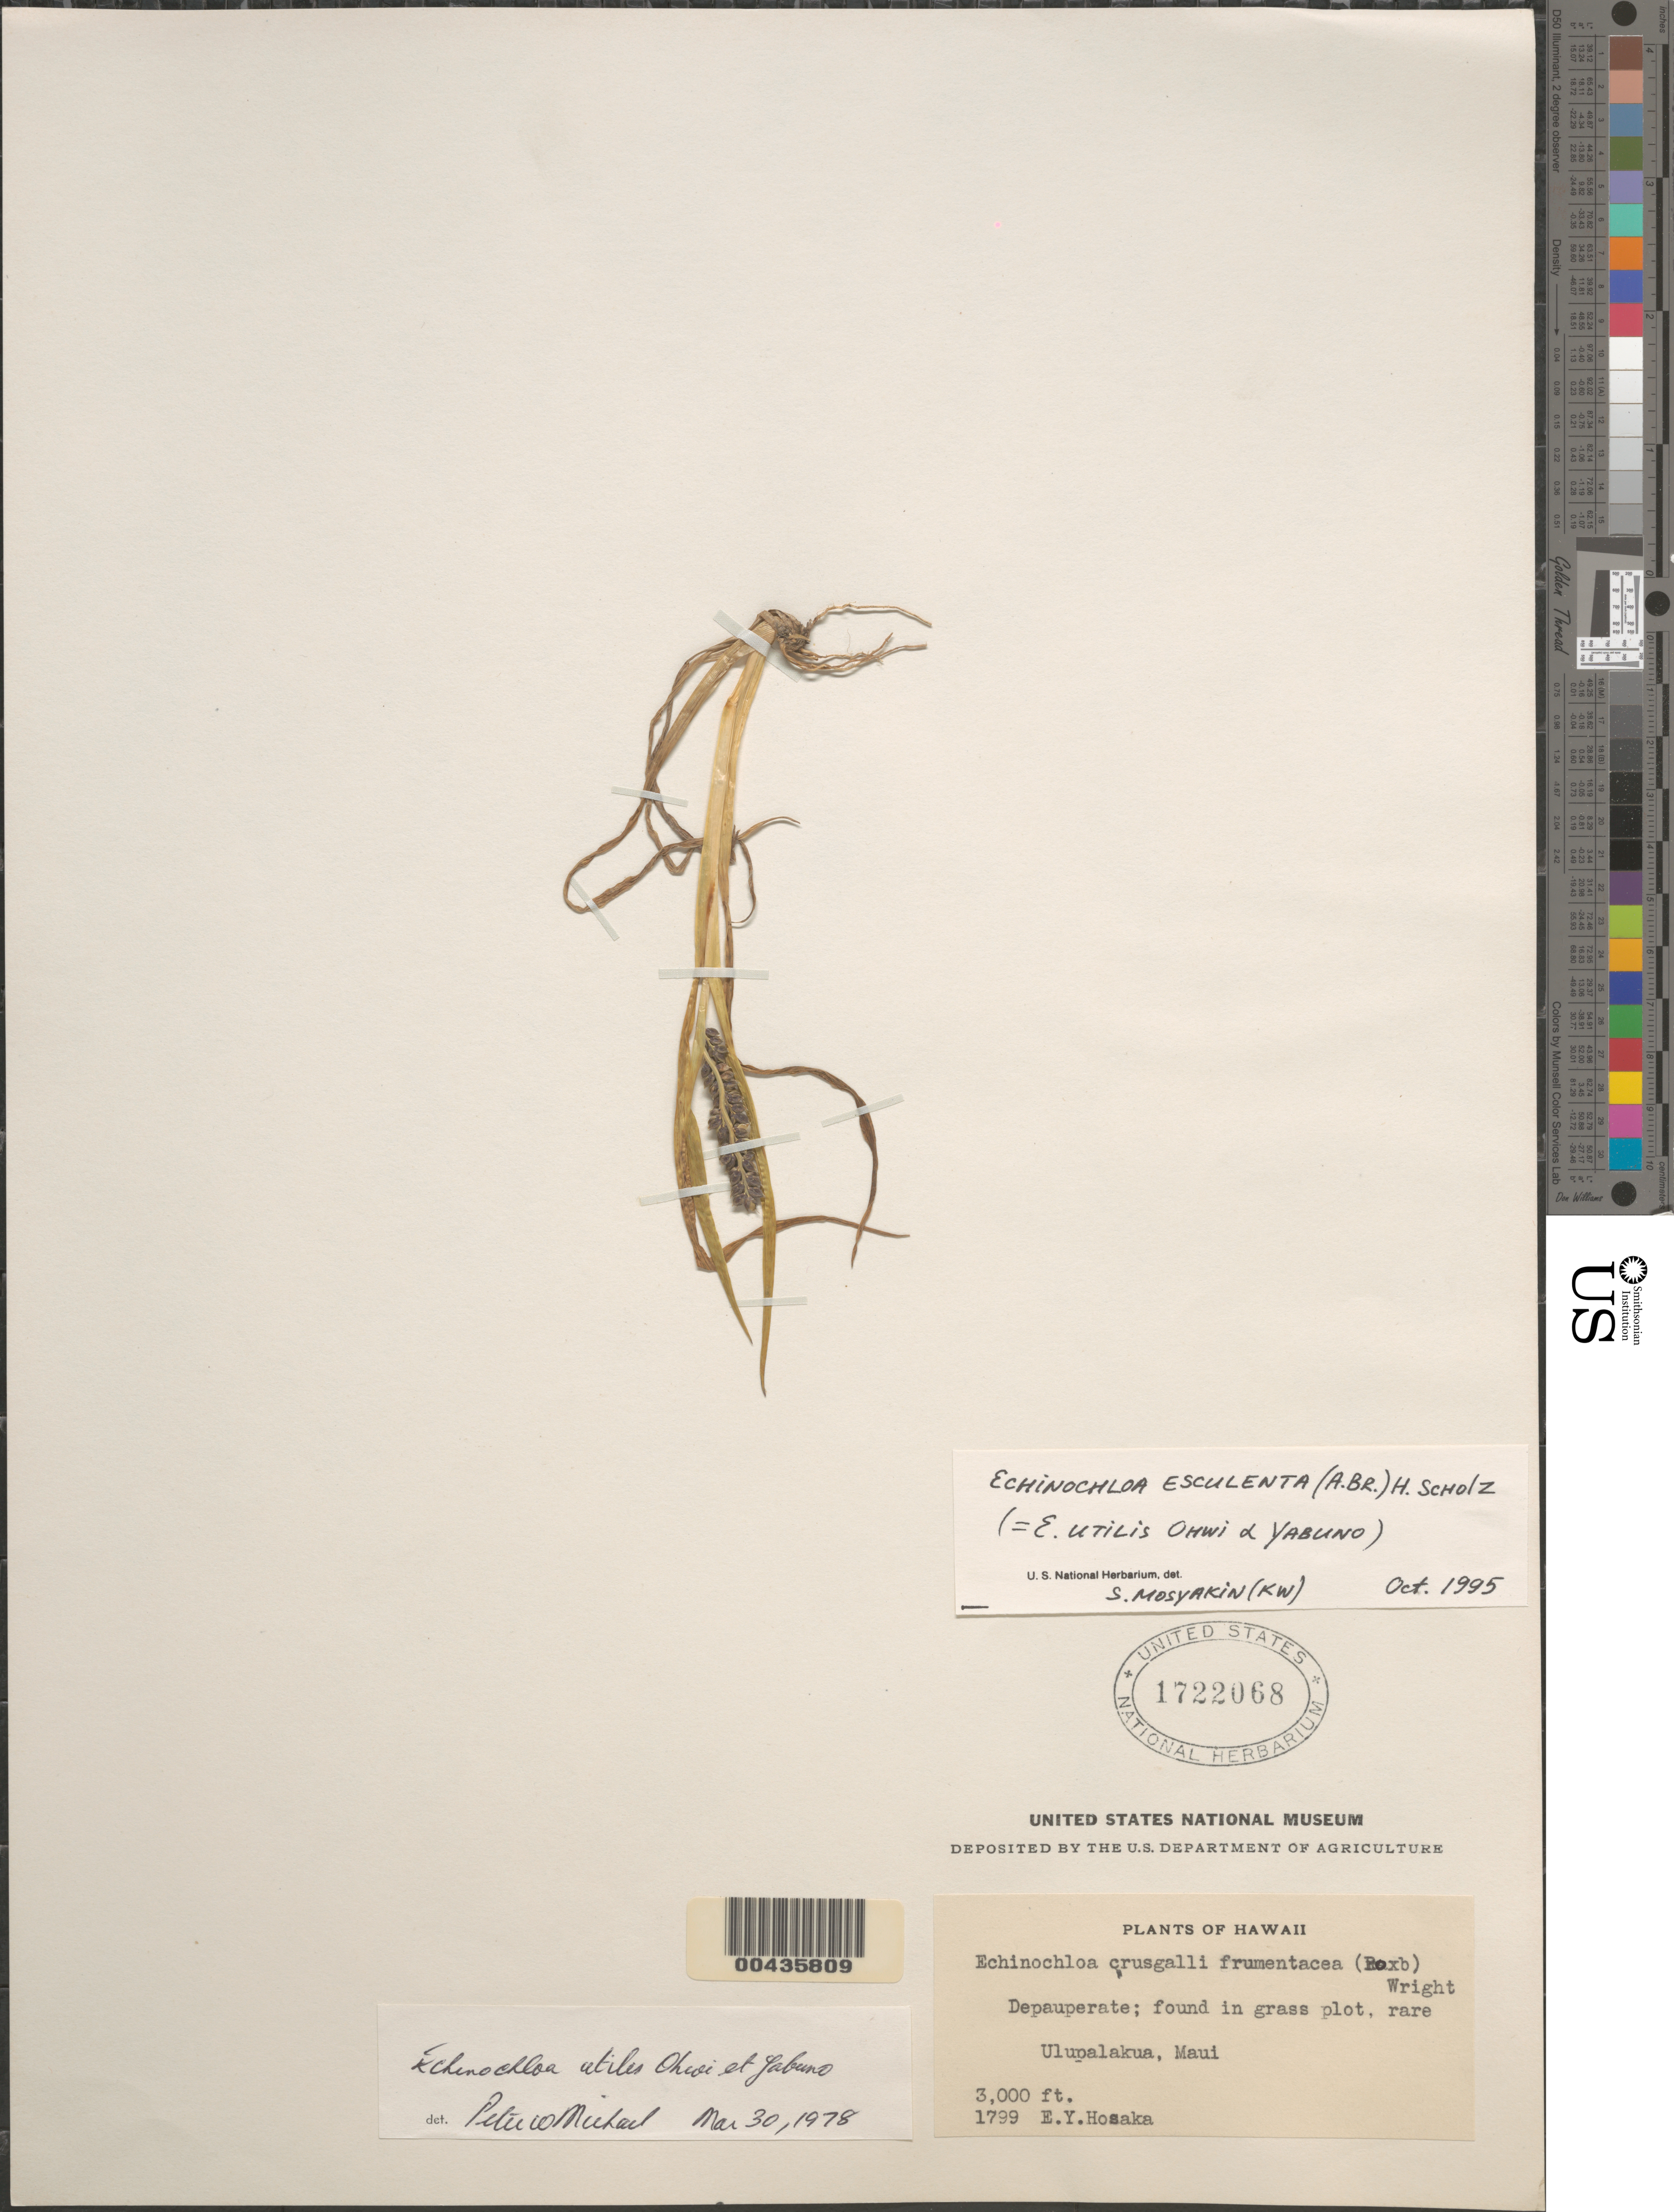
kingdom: Plantae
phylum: Tracheophyta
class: Liliopsida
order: Poales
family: Poaceae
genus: Echinochloa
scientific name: Echinochloa esculenta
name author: (A. Braun) H. Scholz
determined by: Mosyakin, S.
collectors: E. Y. Hosaka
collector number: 1799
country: United States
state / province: Hawaii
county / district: Maui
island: Maui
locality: Ulupalakua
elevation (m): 914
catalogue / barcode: US 1722068